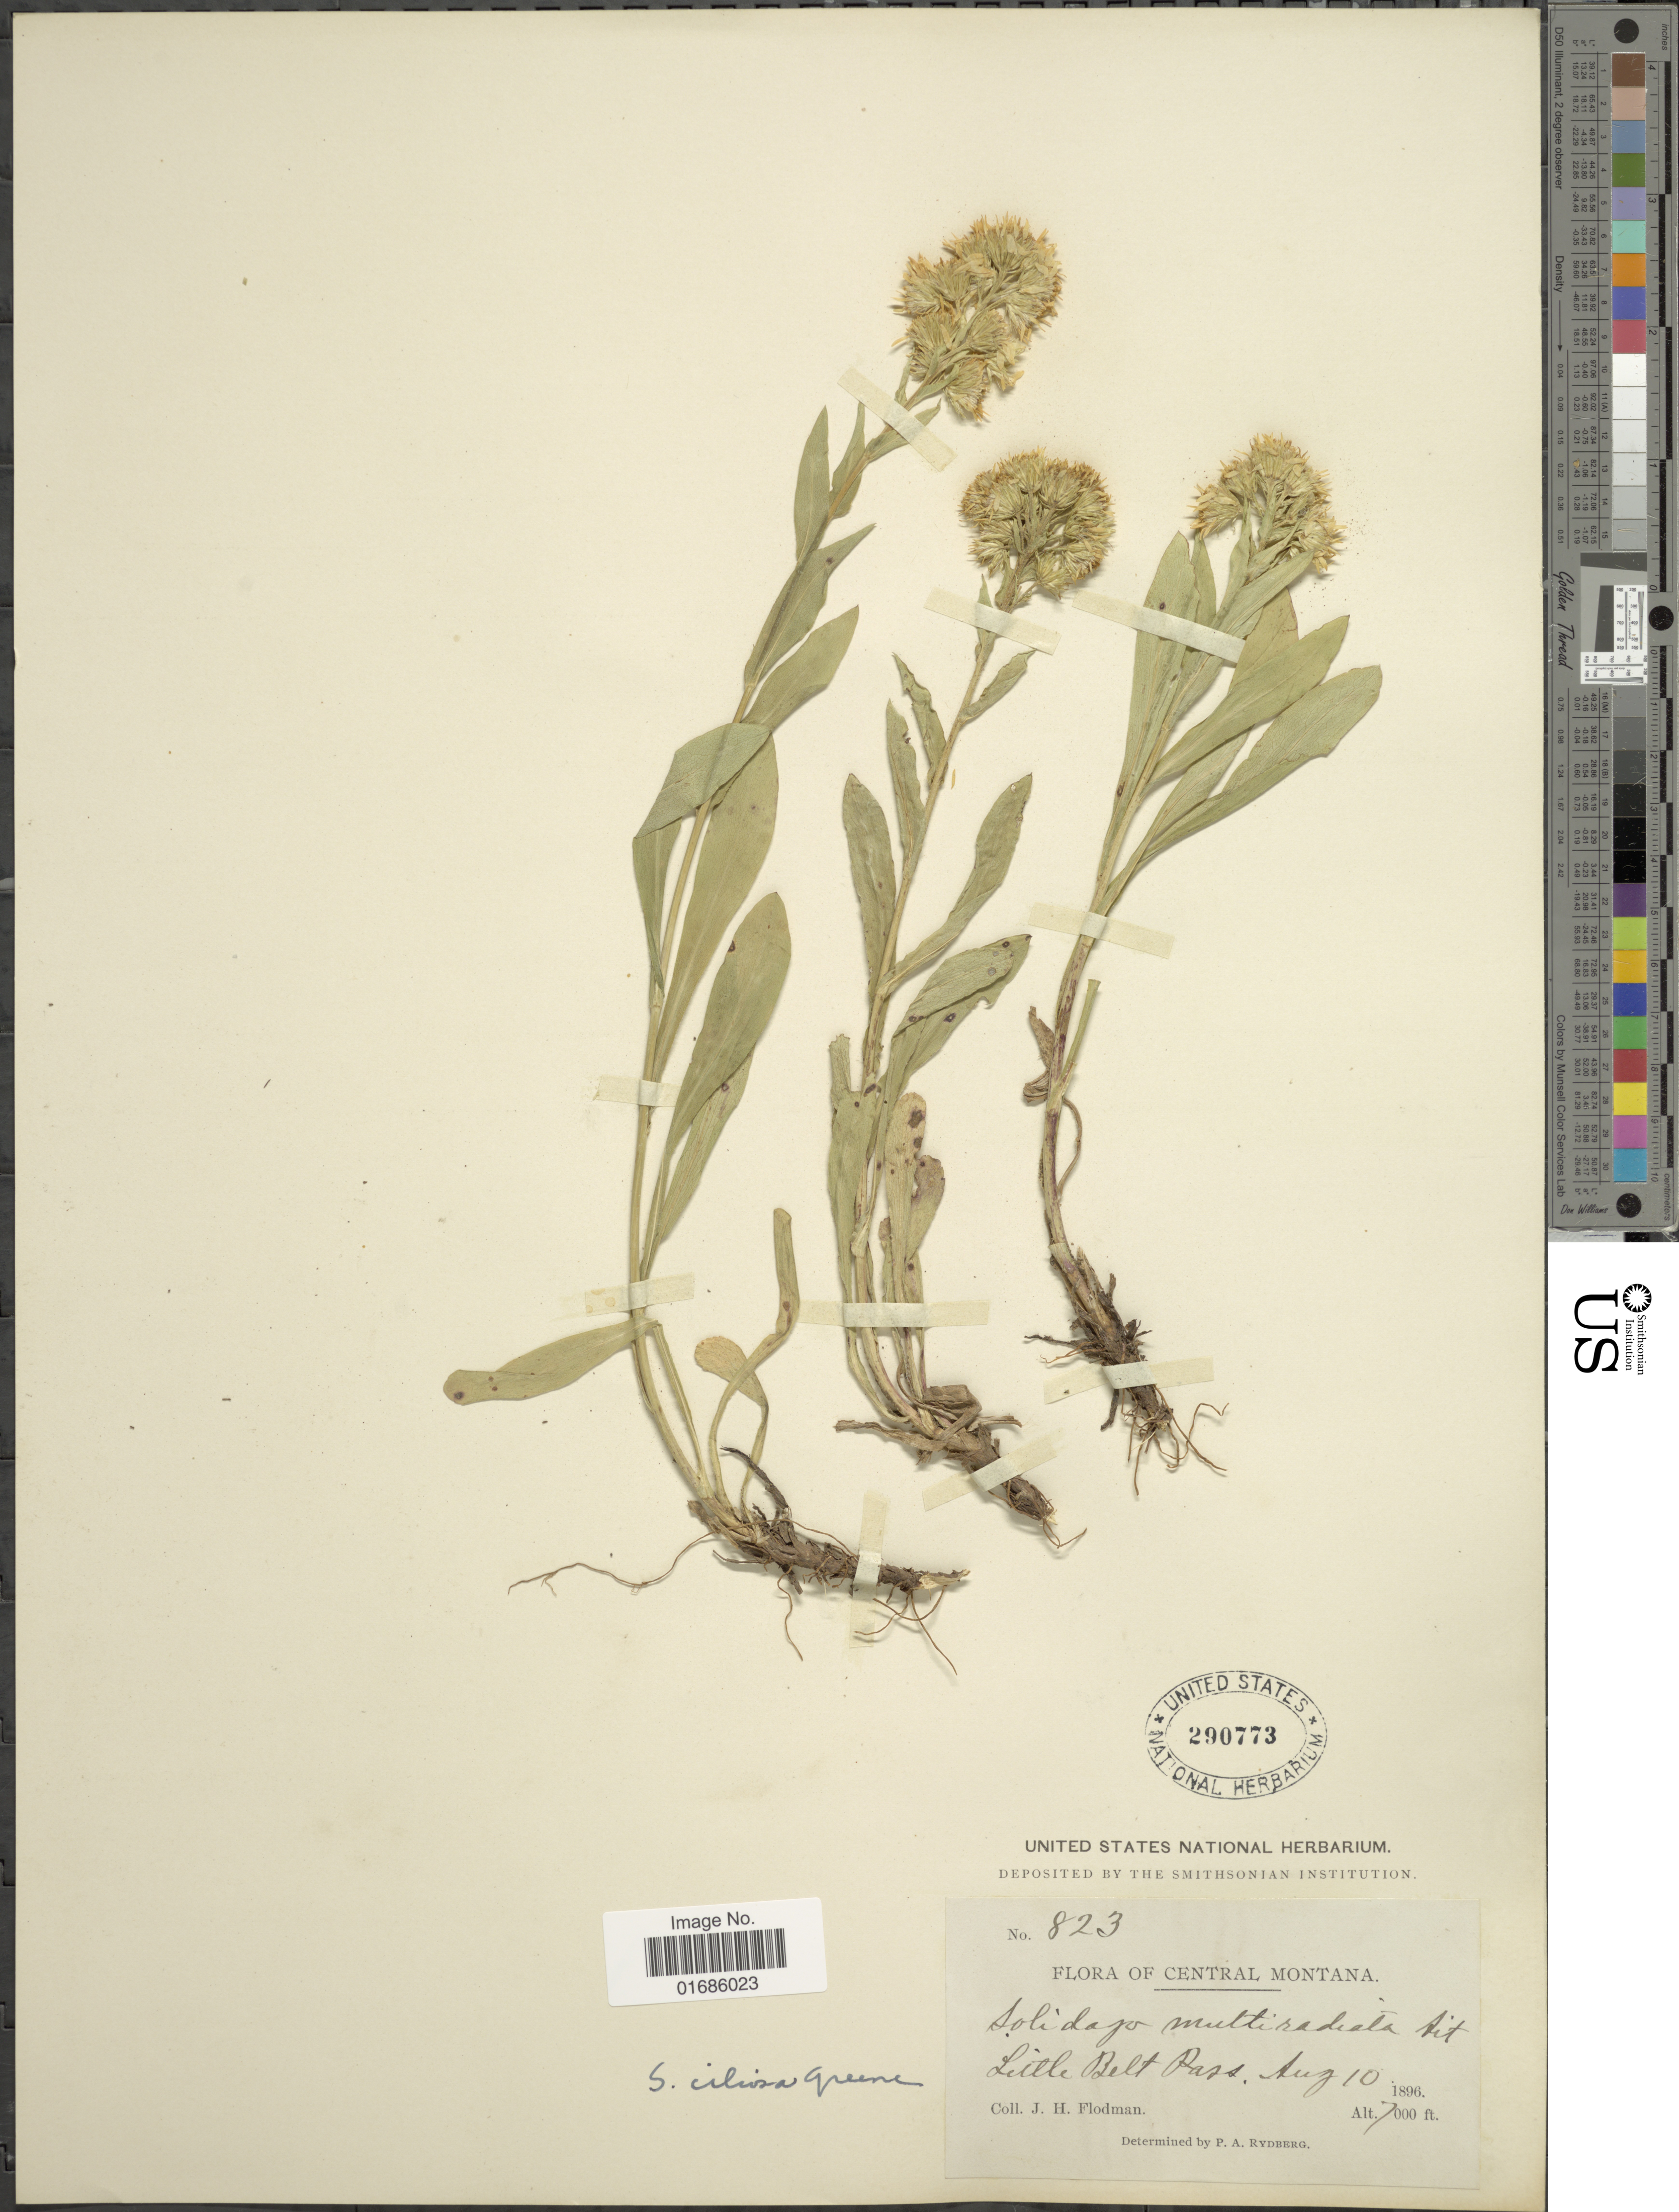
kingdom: Plantae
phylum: Tracheophyta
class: Magnoliopsida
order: Asterales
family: Asteraceae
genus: Solidago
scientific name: Solidago ciliosa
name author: Greene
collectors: J. Flodman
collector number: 823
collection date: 1896-08-10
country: United States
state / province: Montana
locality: Central Montana, Little Belt Pass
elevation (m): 2134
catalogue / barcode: US 290773